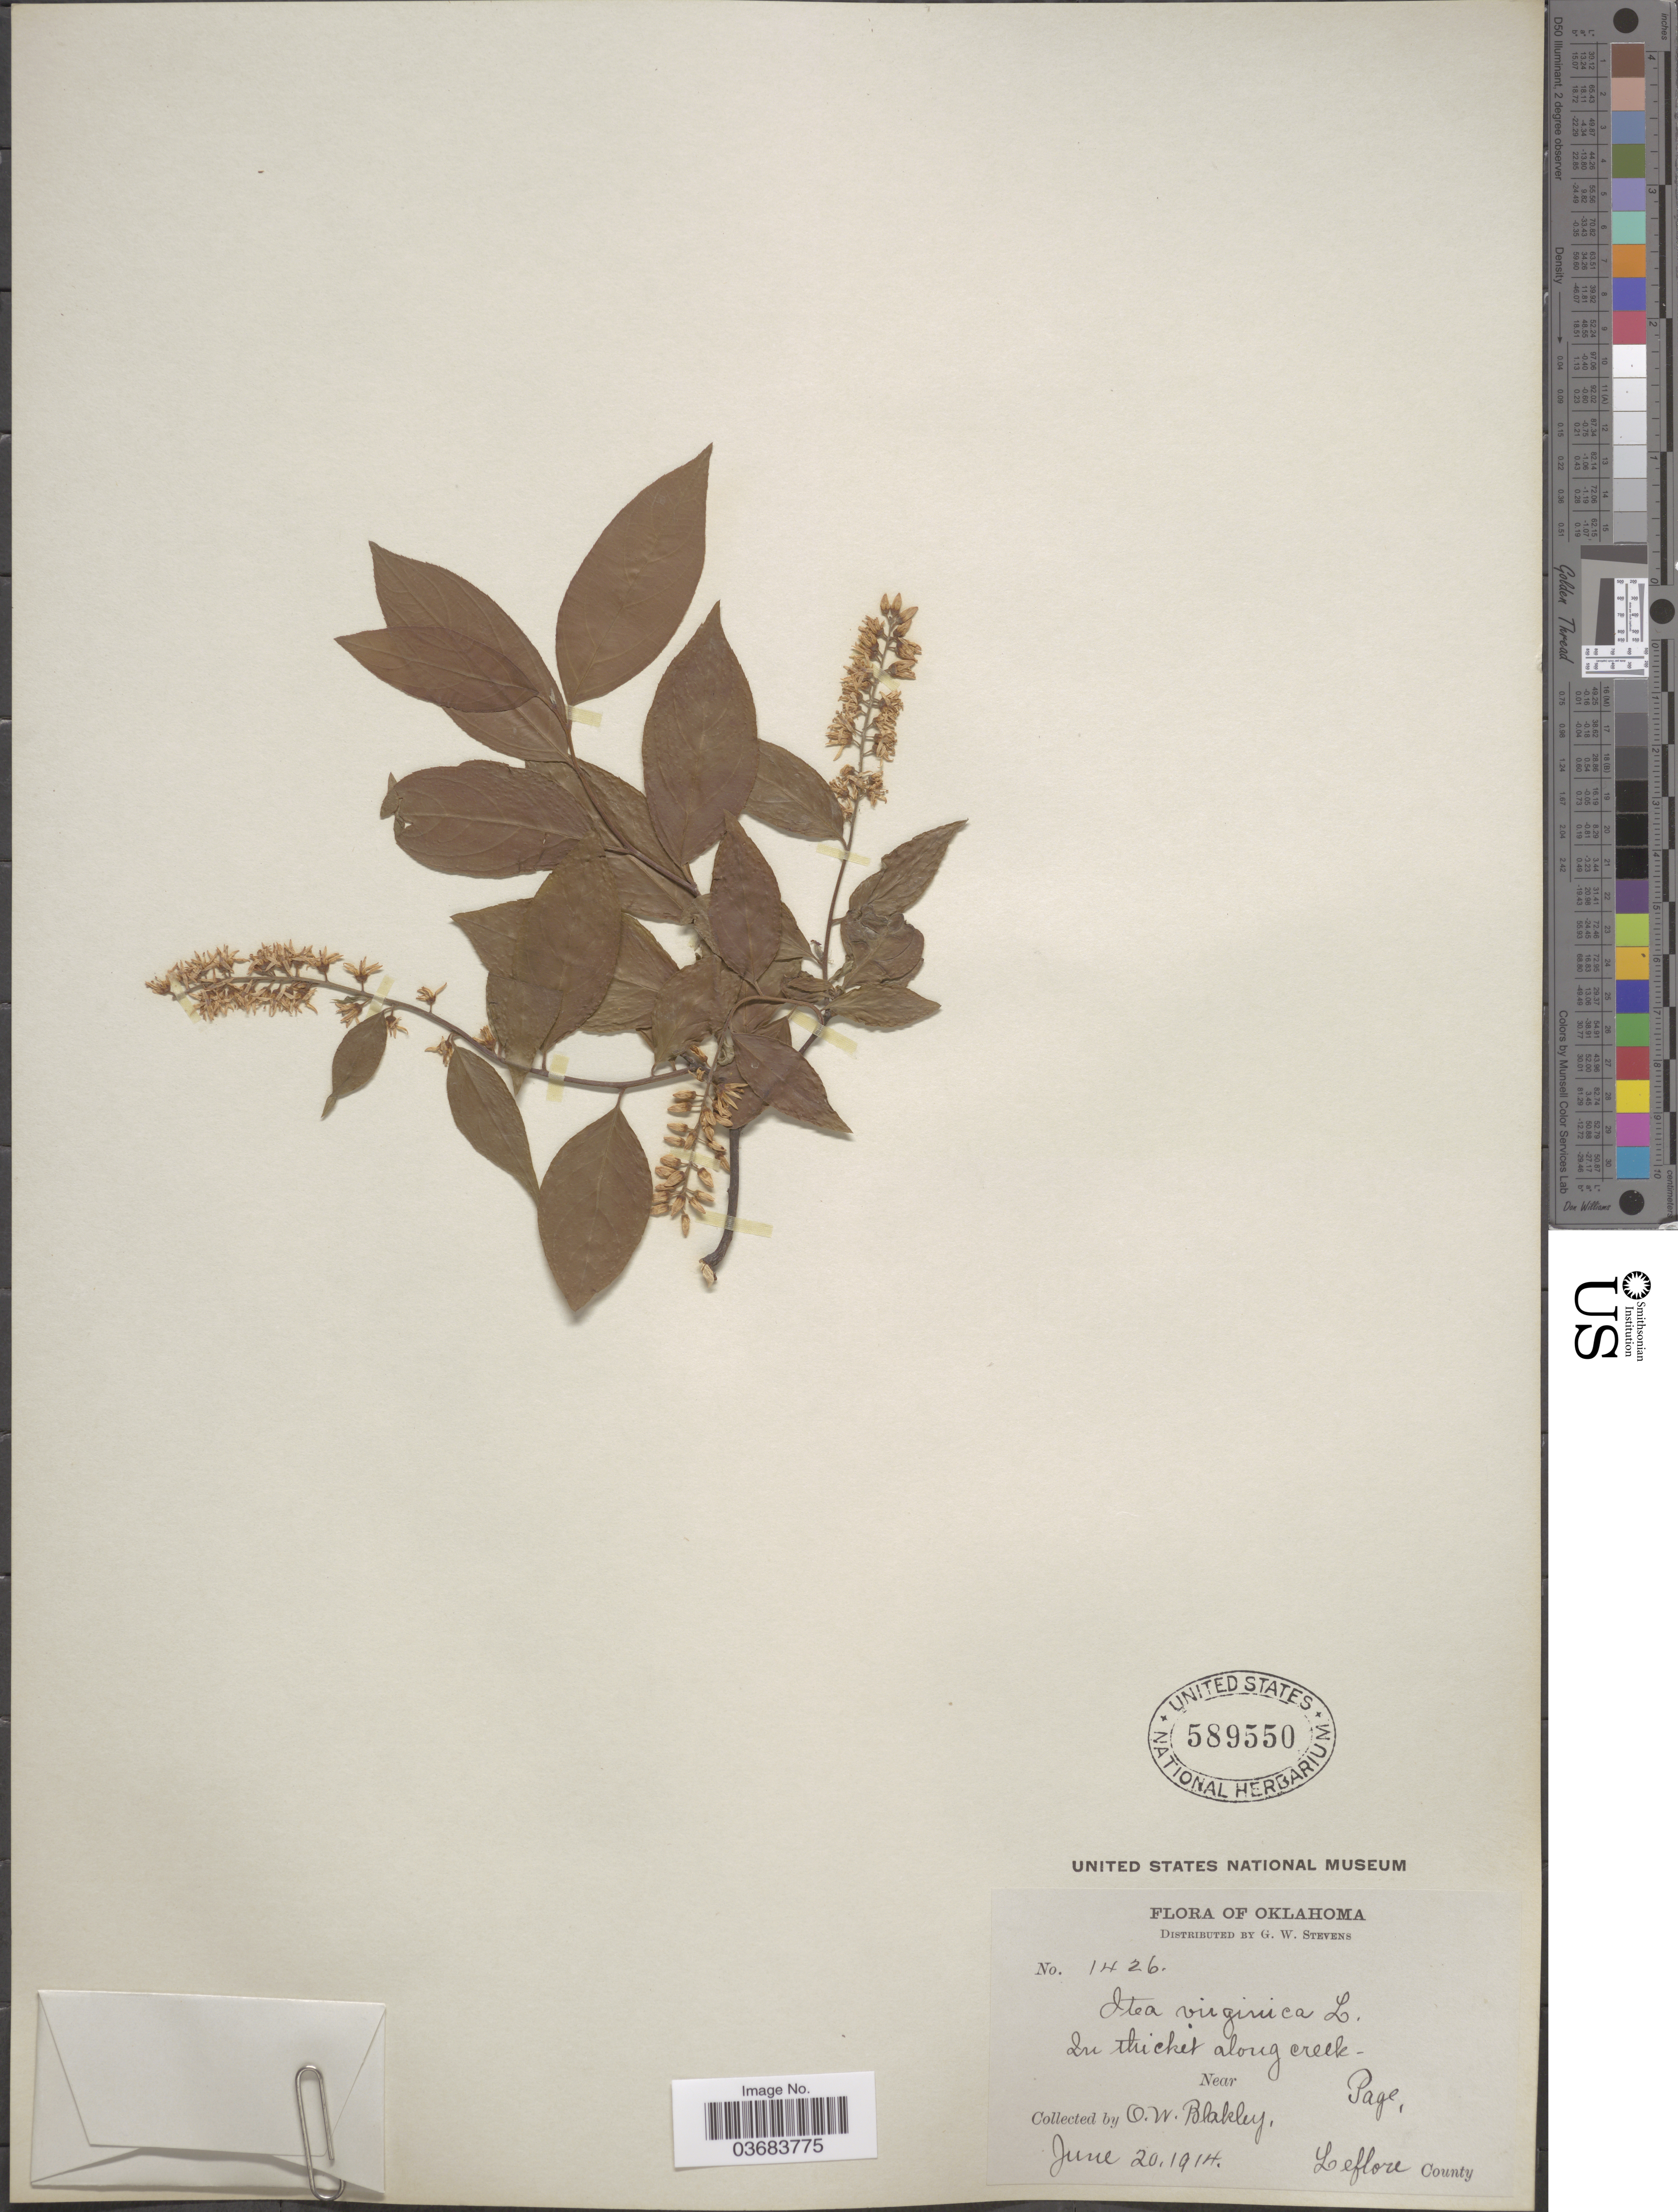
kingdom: Plantae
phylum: Tracheophyta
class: Magnoliopsida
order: Saxifragales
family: Iteaceae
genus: Itea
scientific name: Itea virginica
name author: L.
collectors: O. Blakley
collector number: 1426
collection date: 1914-06-20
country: United States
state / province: Oklahoma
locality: In thicket along creek. Near Page, Leflore County.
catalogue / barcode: US 589550